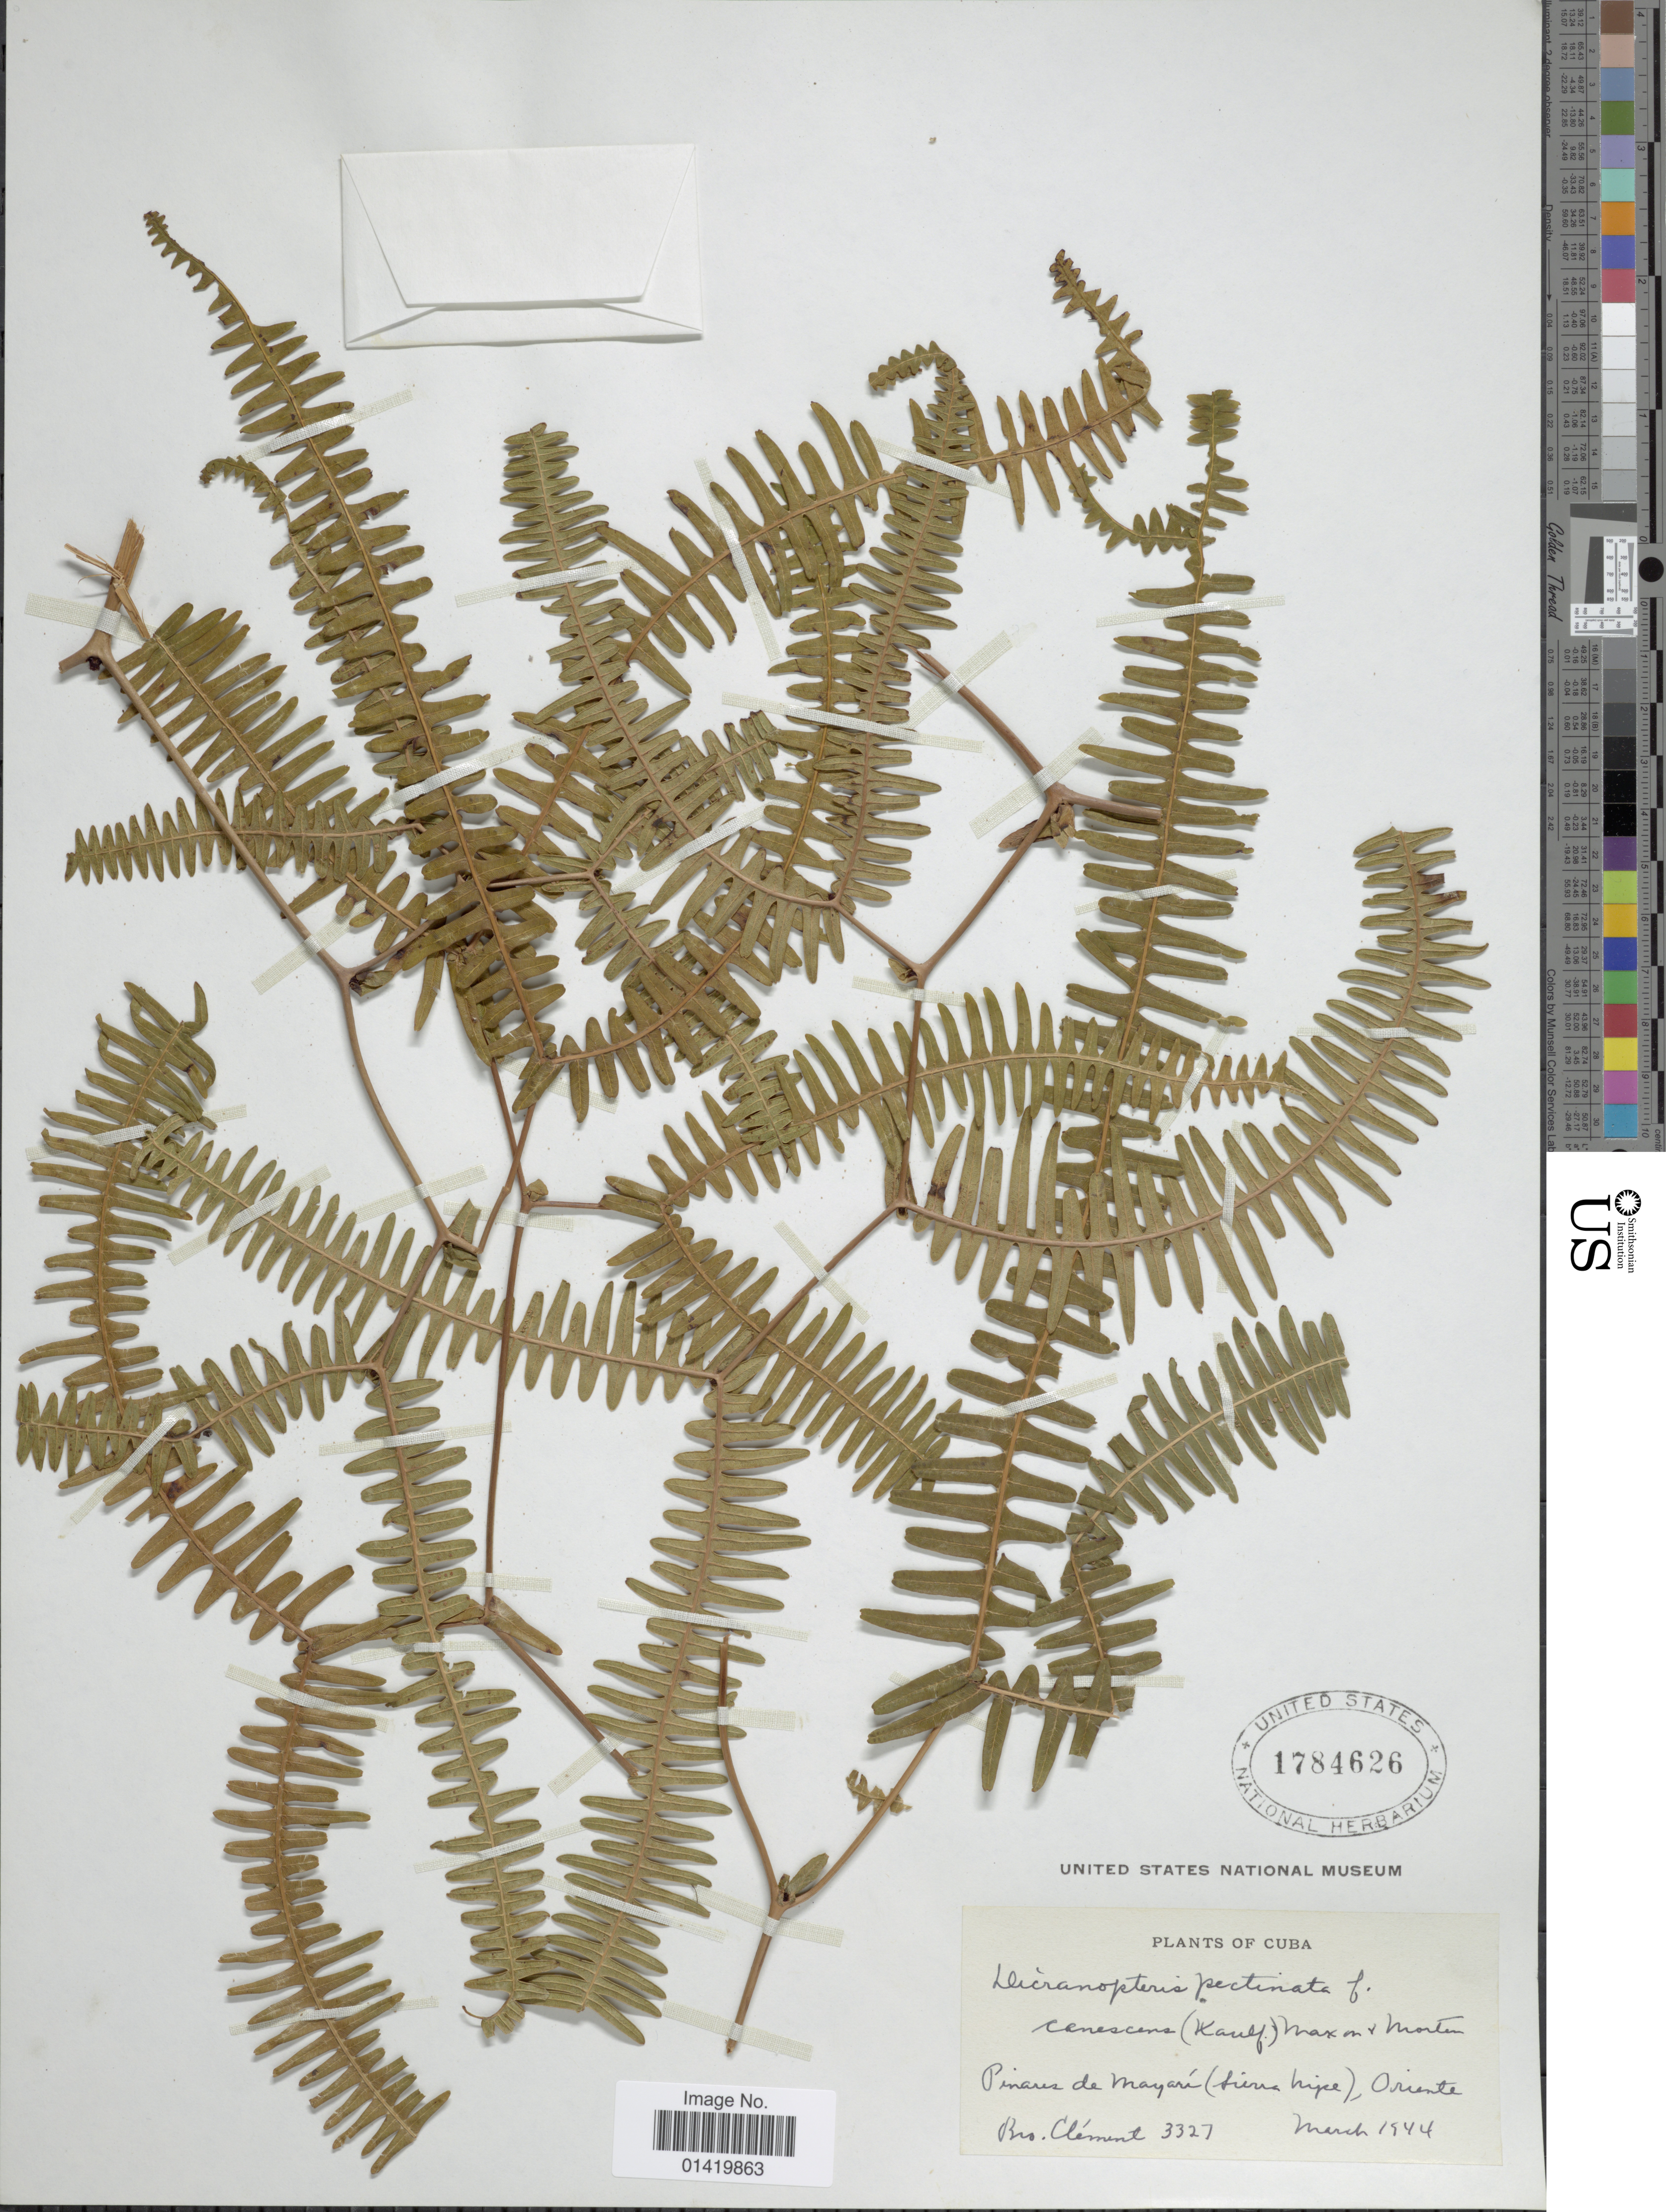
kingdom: Plantae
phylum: Tracheophyta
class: Polypodiopsida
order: Gleicheniales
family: Gleicheniaceae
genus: Gleichenella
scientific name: Gleichenella pectinata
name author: (Willd.) Ching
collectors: B. Clement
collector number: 3327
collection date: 1944-03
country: Cuba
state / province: Oriente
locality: Pinares de Mayari (Sierra Nipe)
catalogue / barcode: US 1784626